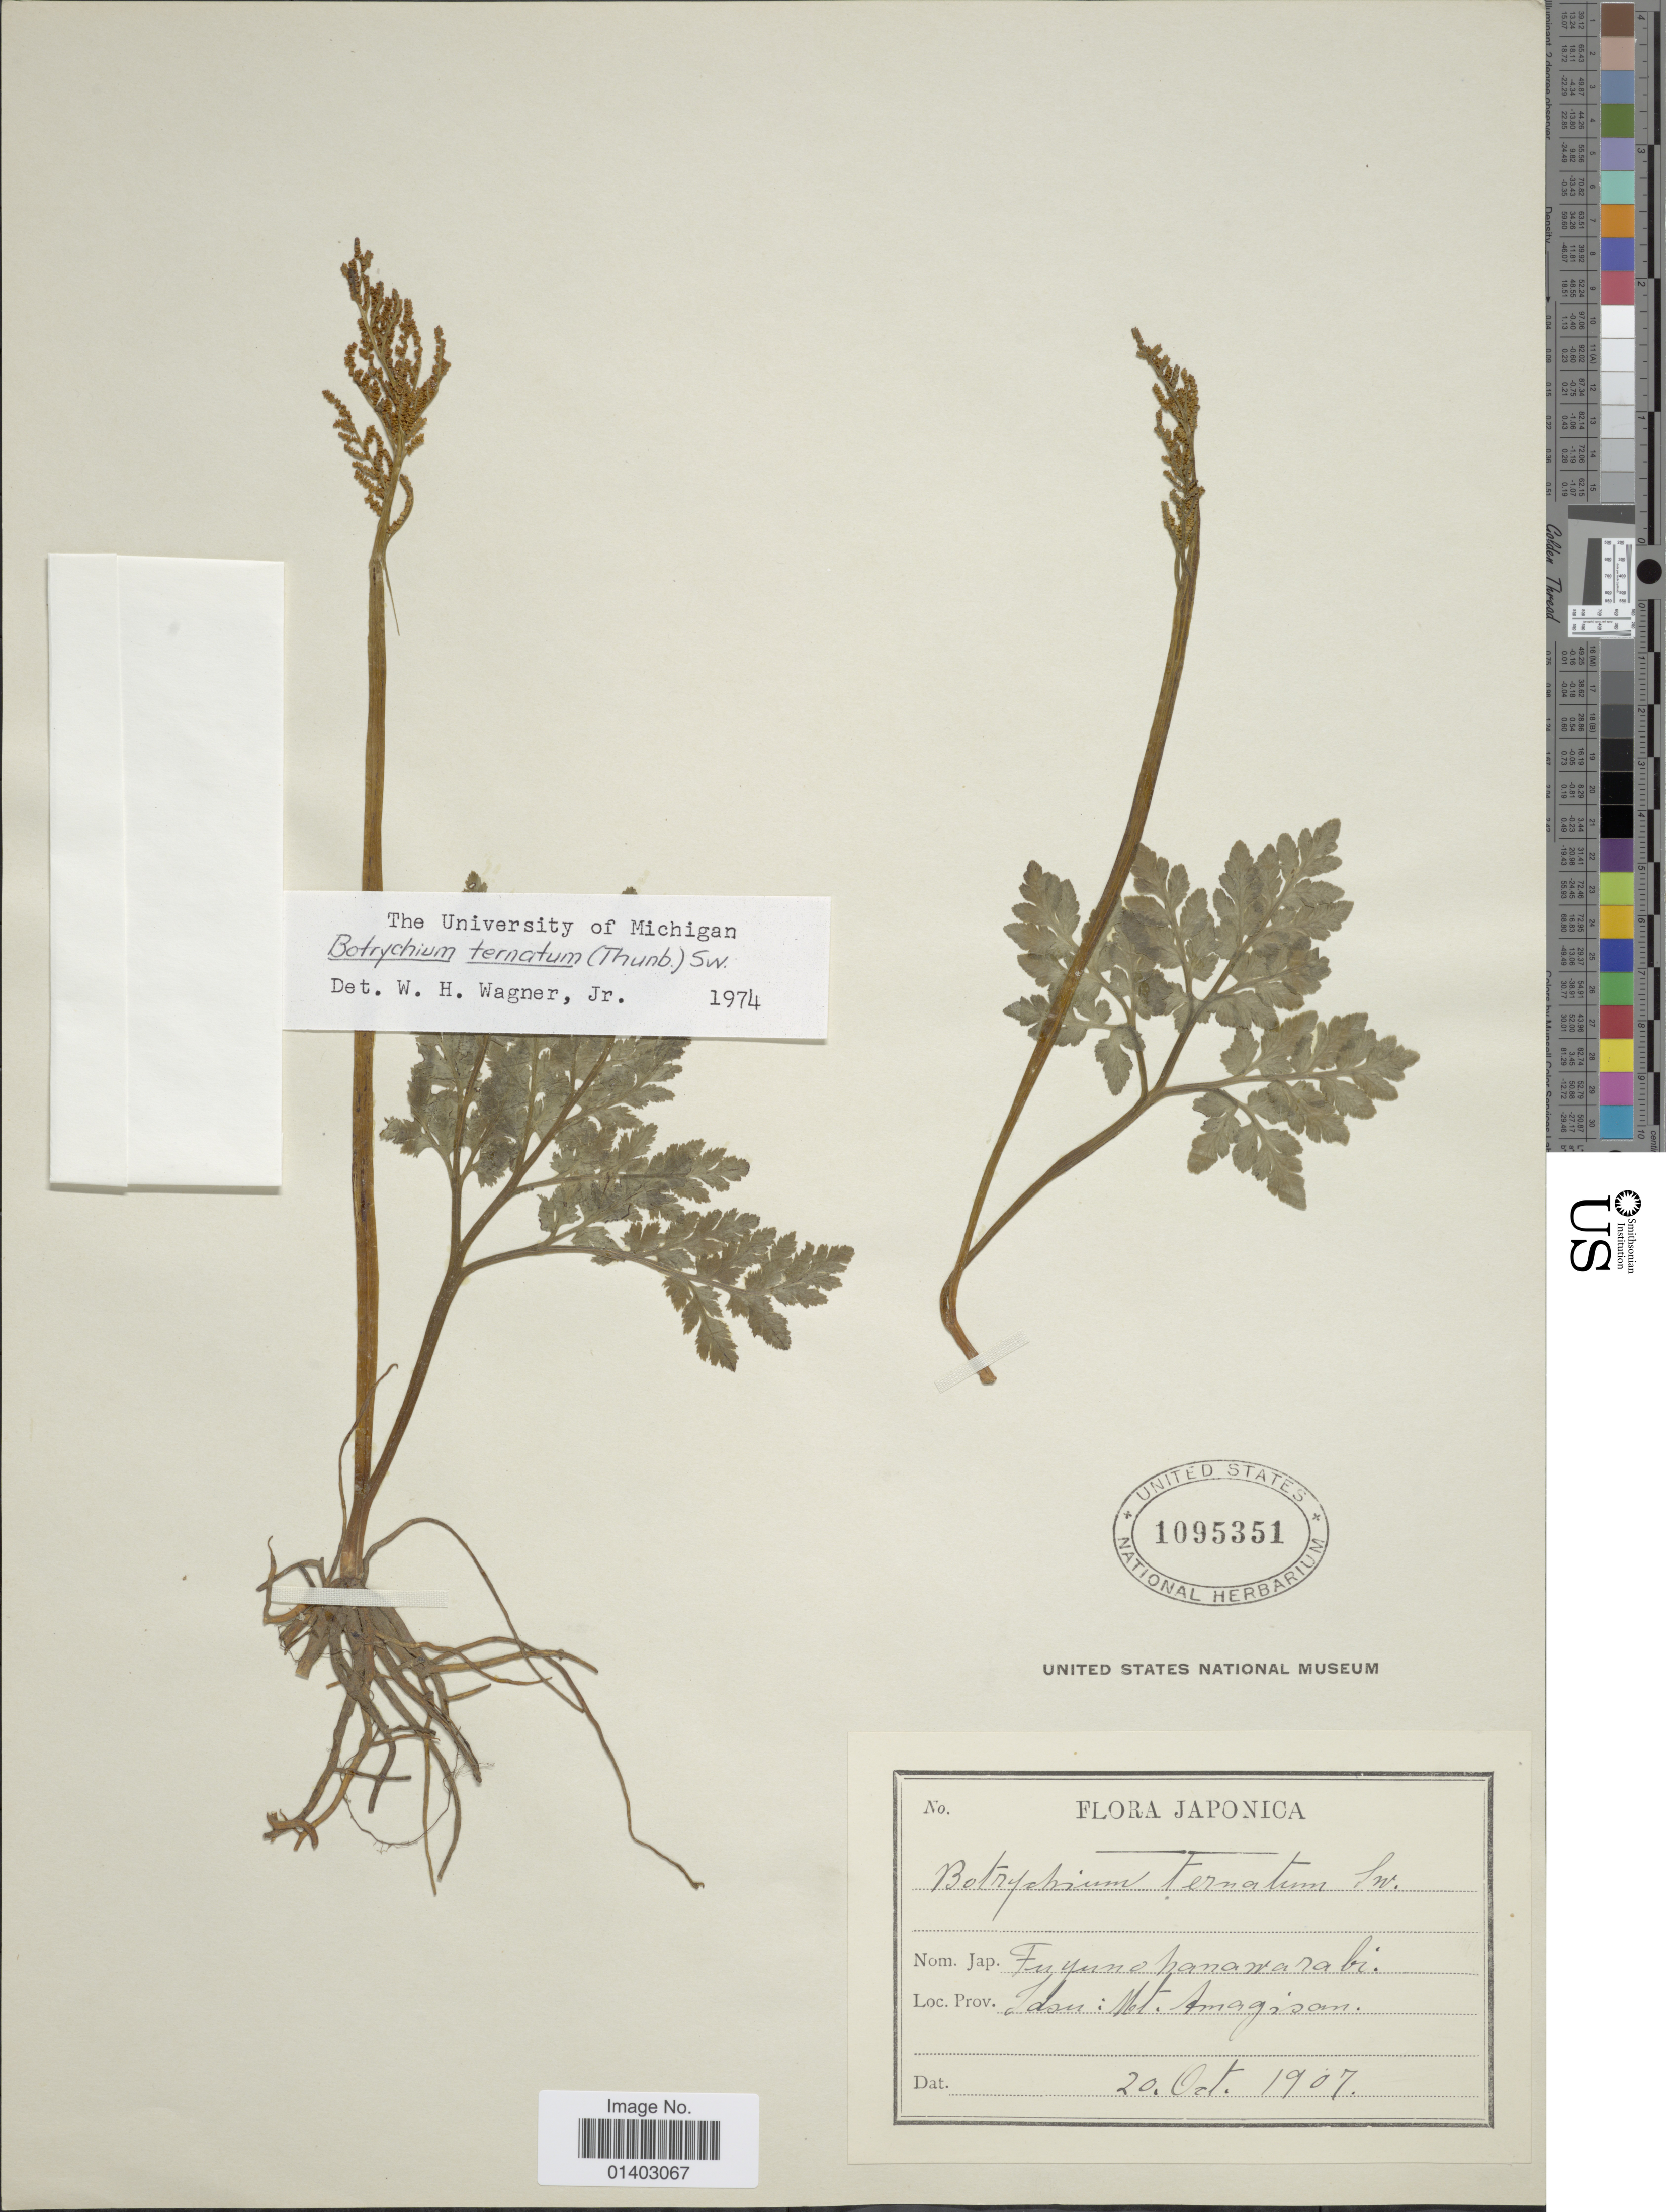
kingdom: Plantae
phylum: Tracheophyta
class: Polypodiopsida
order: Ophioglossales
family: Ophioglossaceae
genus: Botrychium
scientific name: Botrychium ternatum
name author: (Thunb.) Sw.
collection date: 1907-10-20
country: Japan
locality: Idzu: Mt. Amagi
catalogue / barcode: US 1095351